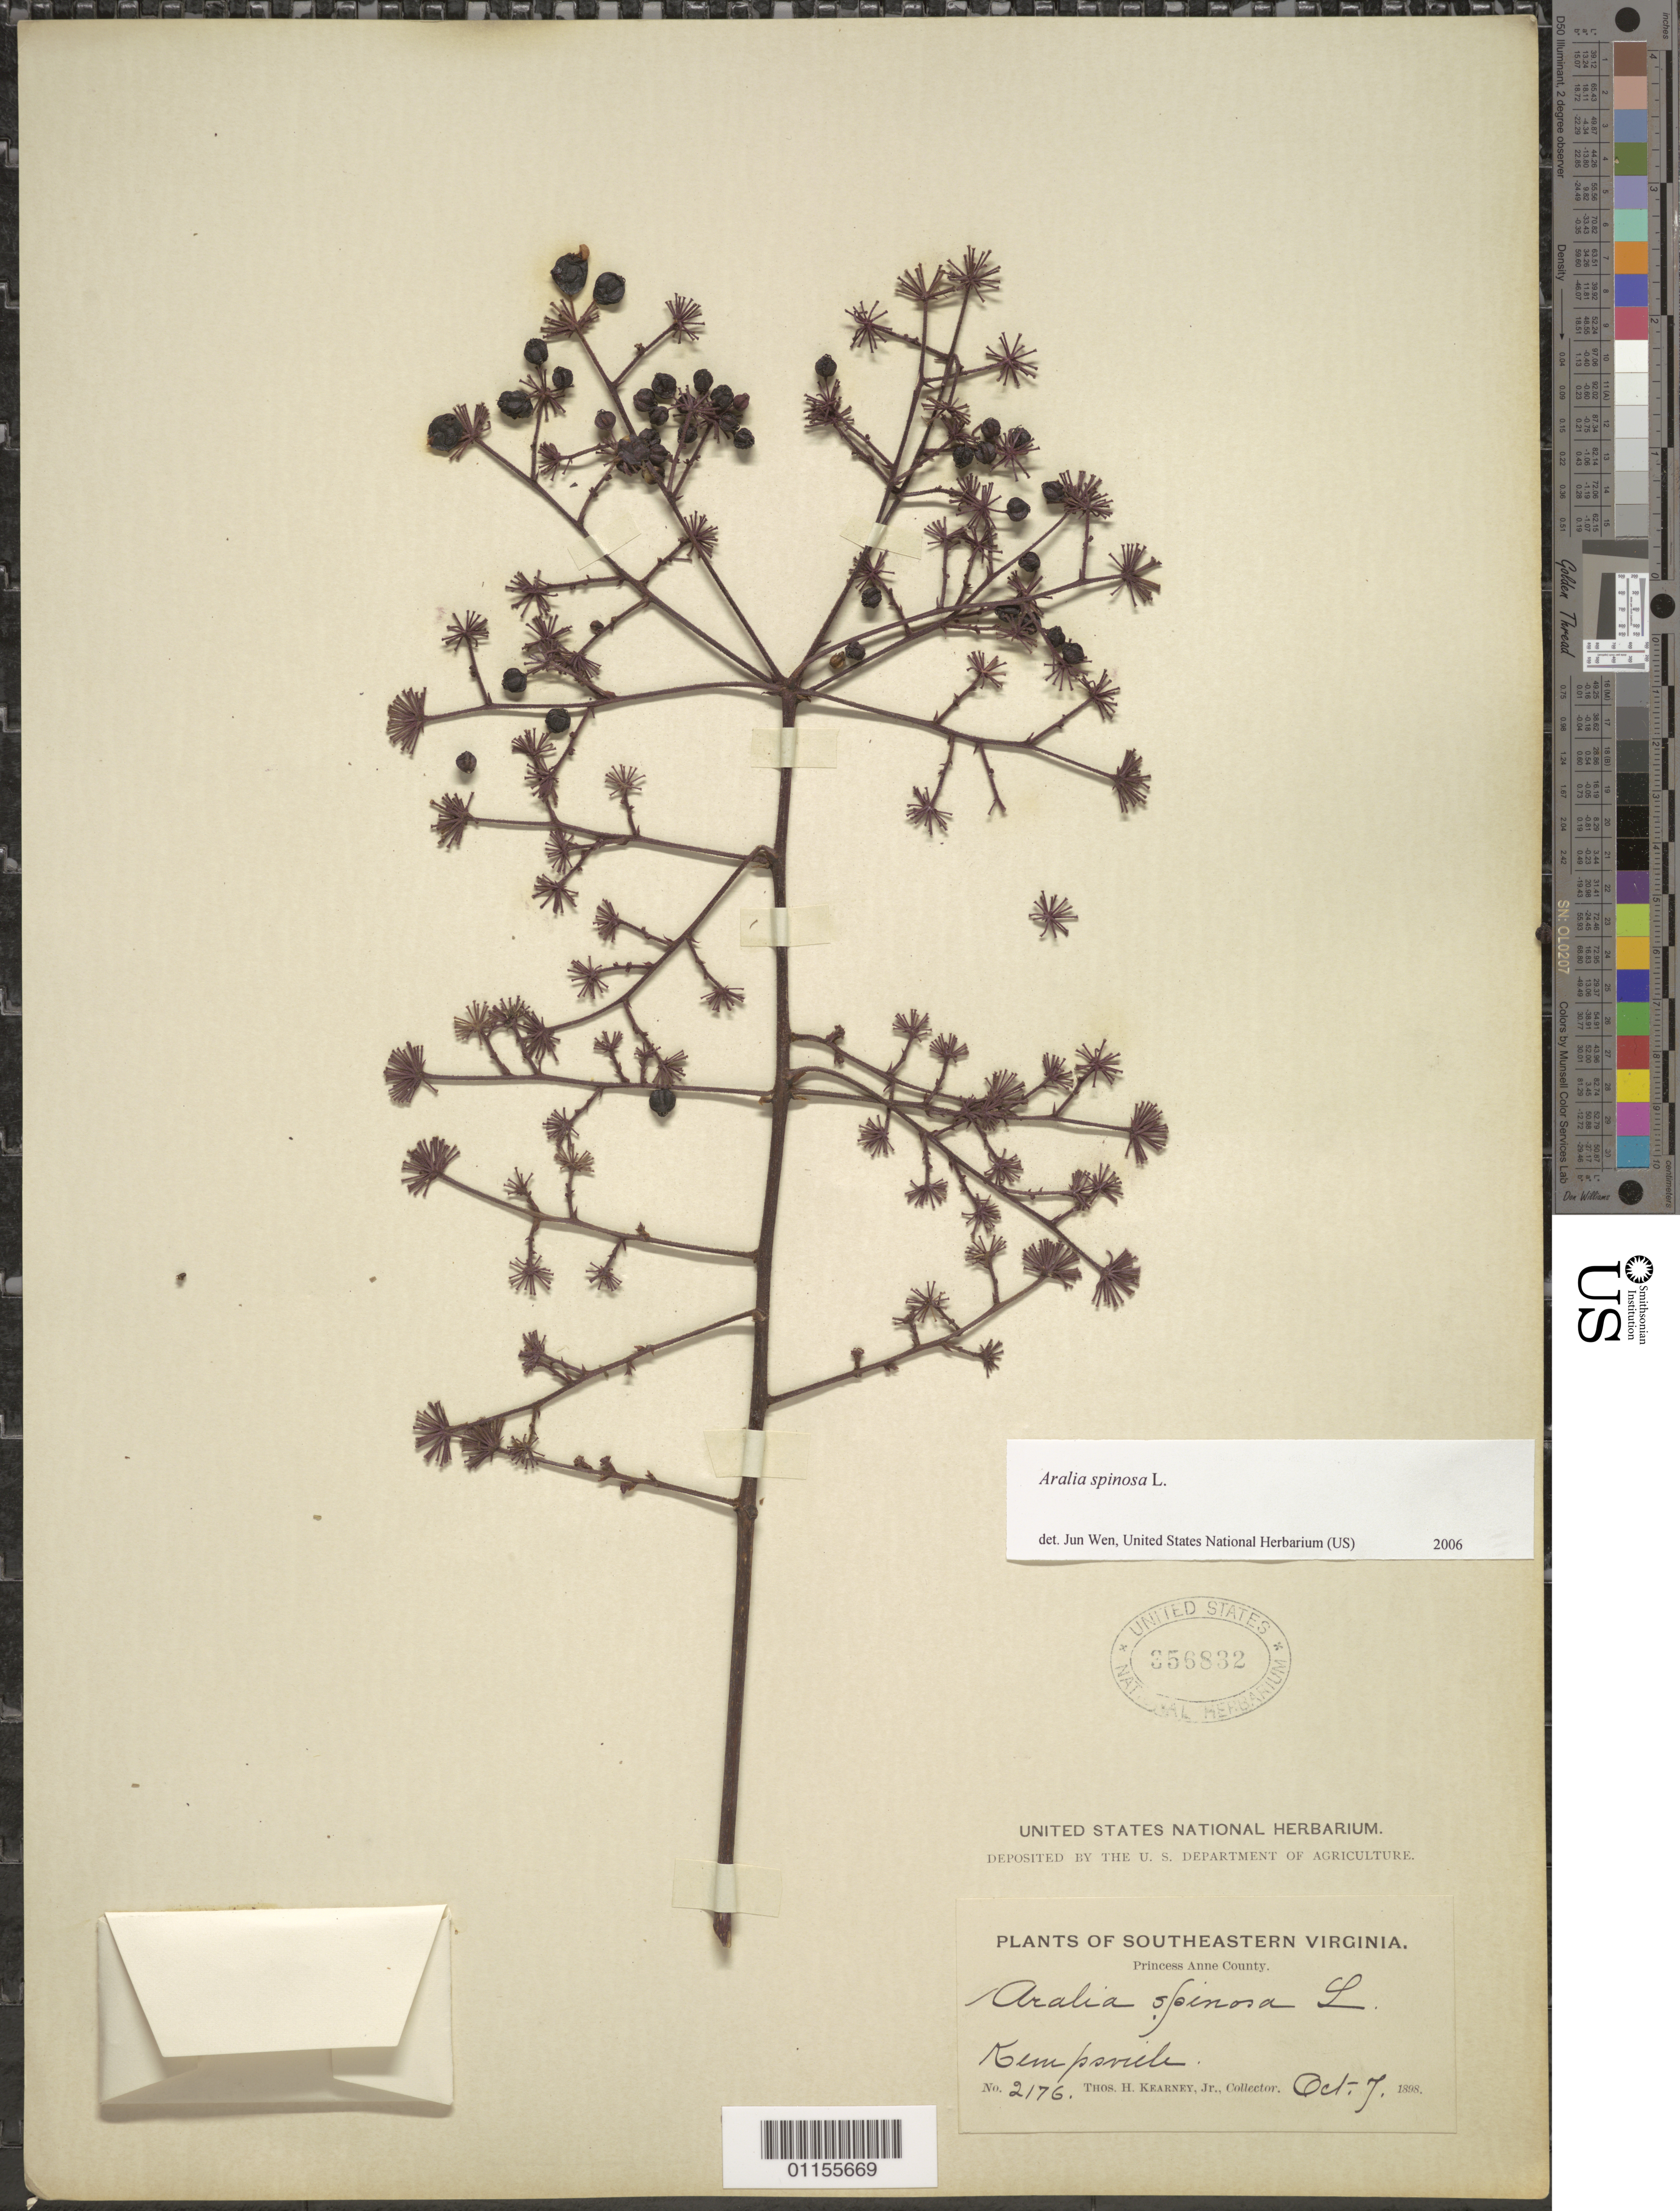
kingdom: Plantae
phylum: Tracheophyta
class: Magnoliopsida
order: Apiales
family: Araliaceae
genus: Aralia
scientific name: Aralia spinosa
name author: L.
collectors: T. H. Kearney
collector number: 2176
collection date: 1898-10-07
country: United States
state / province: Virginia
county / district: City of Virginia Beach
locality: Kempsville.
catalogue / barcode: US 356832